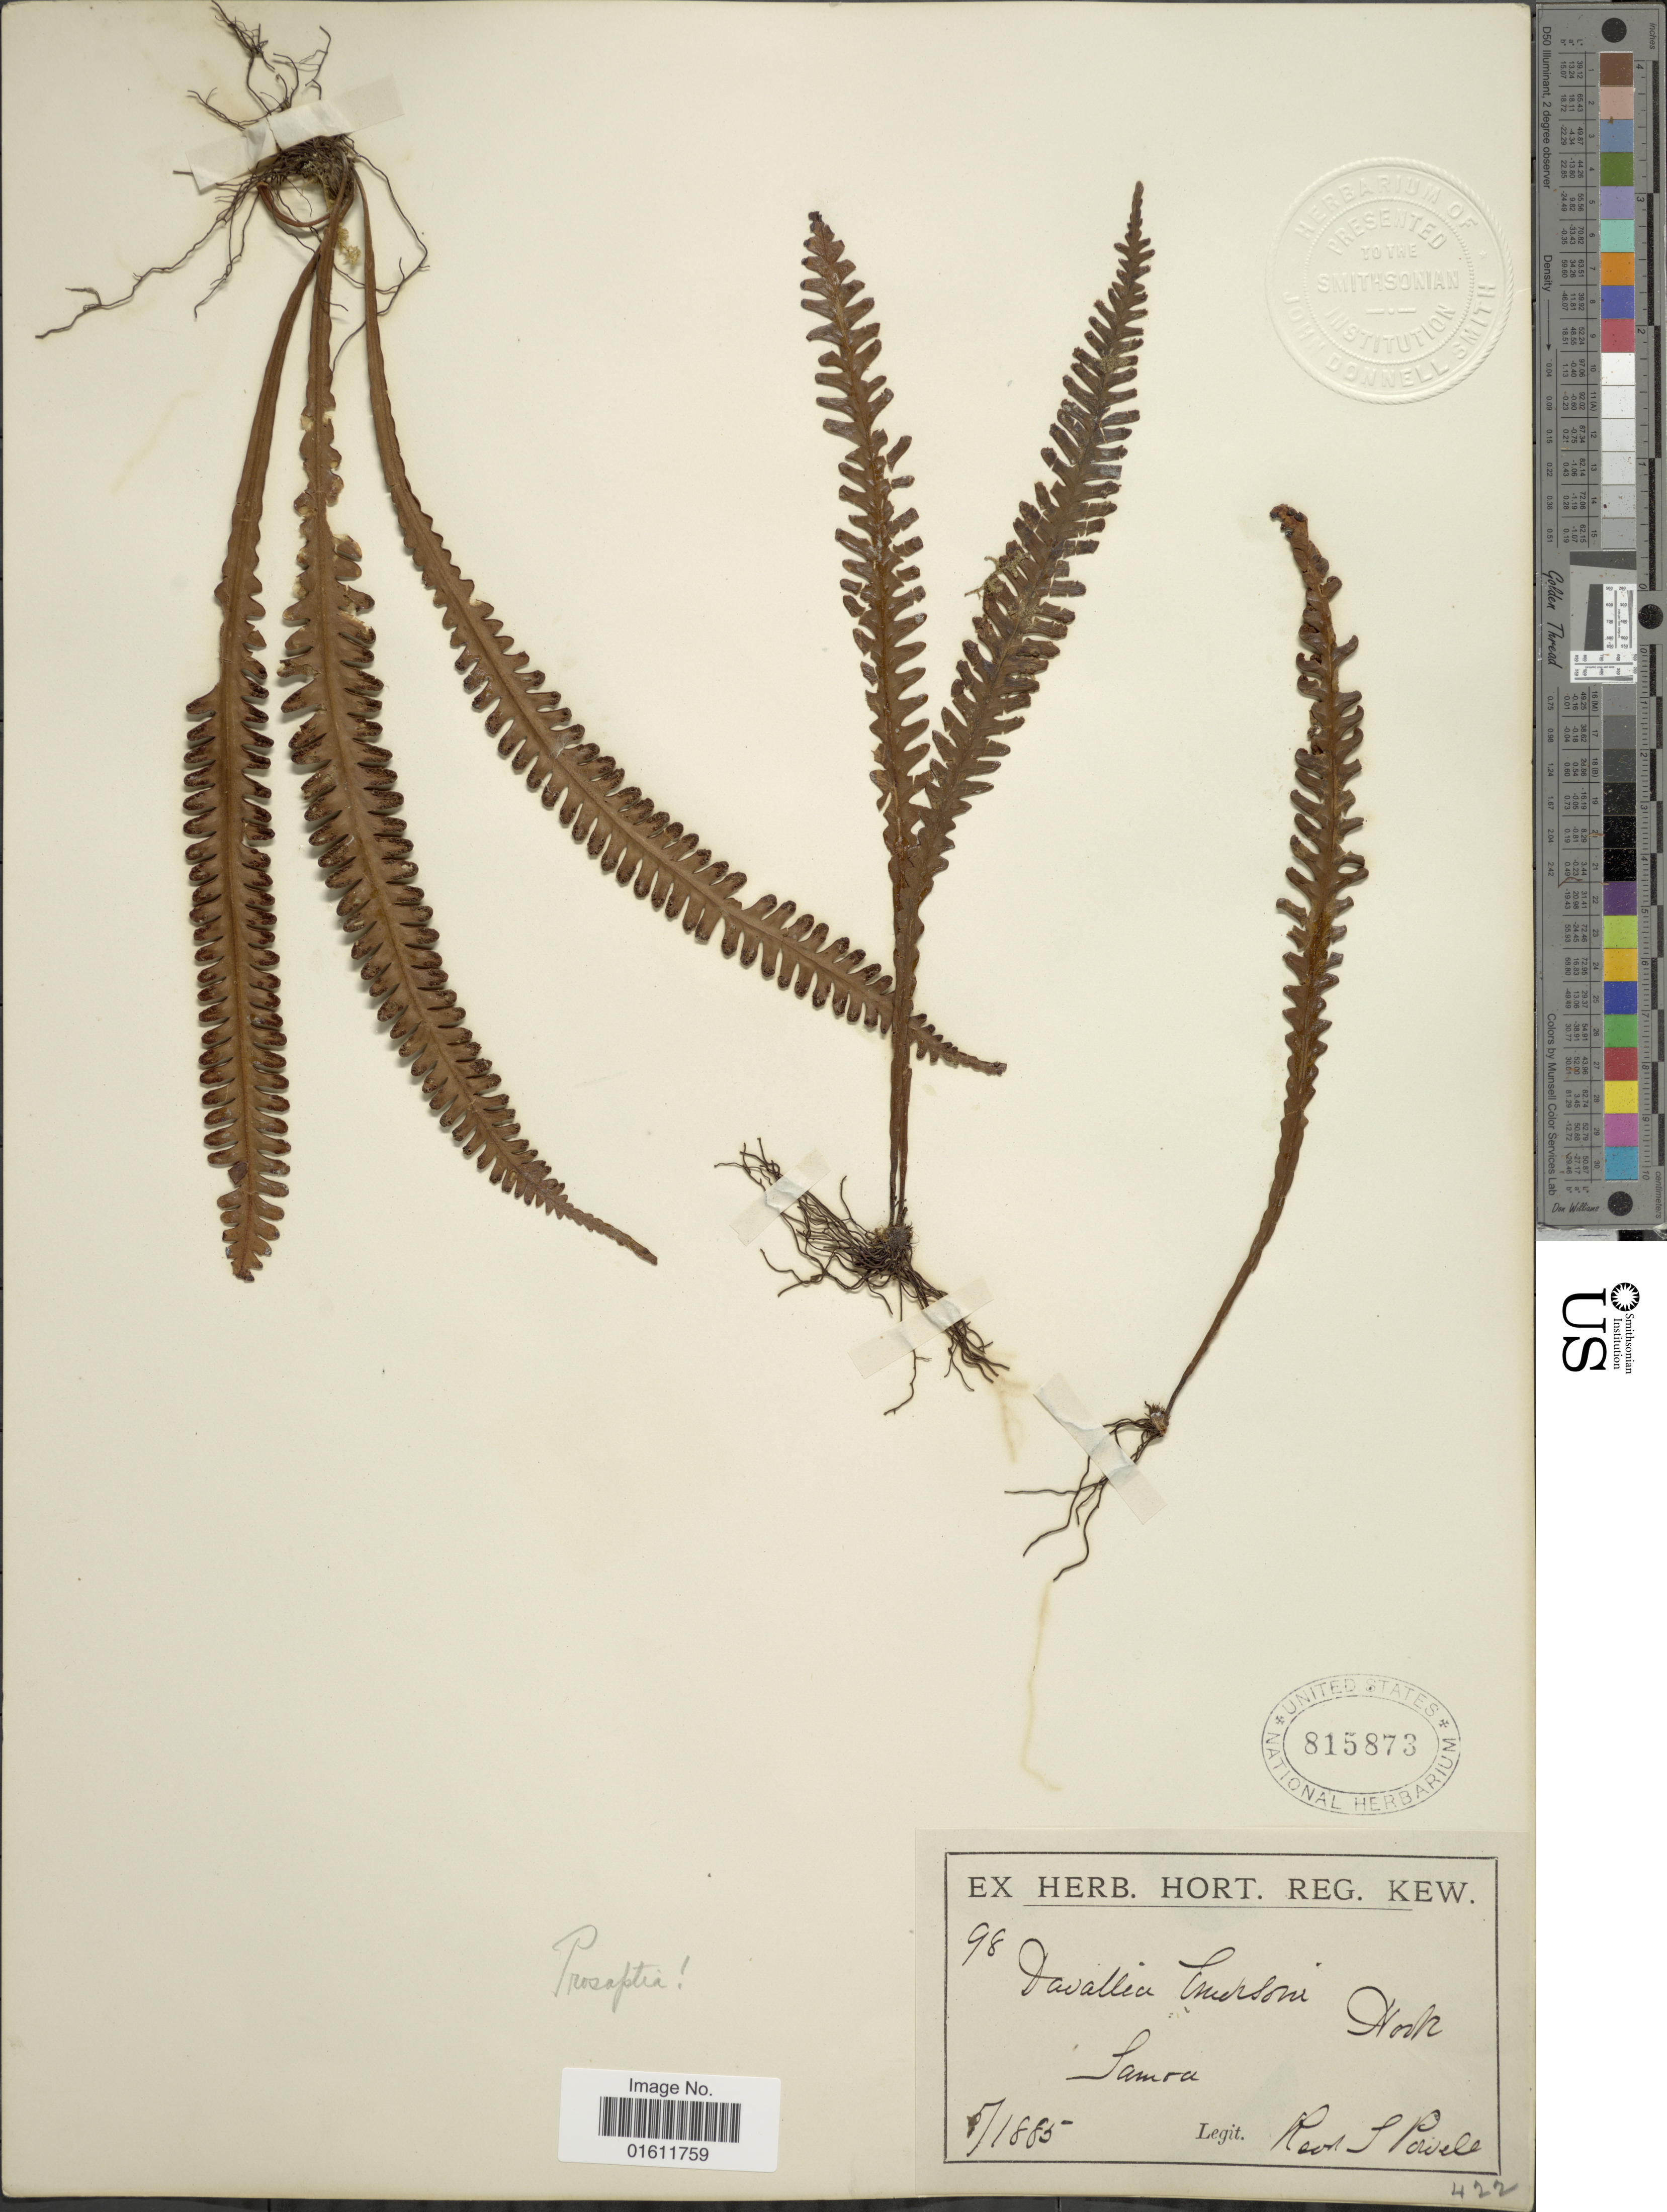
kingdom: Plantae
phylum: Tracheophyta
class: Polypodiopsida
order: Polypodiales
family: Polypodiaceae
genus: Prosaptia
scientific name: Prosaptia alata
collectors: J. Powell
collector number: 98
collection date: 1885-05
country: Samoa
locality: Samoa.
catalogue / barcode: US 815873